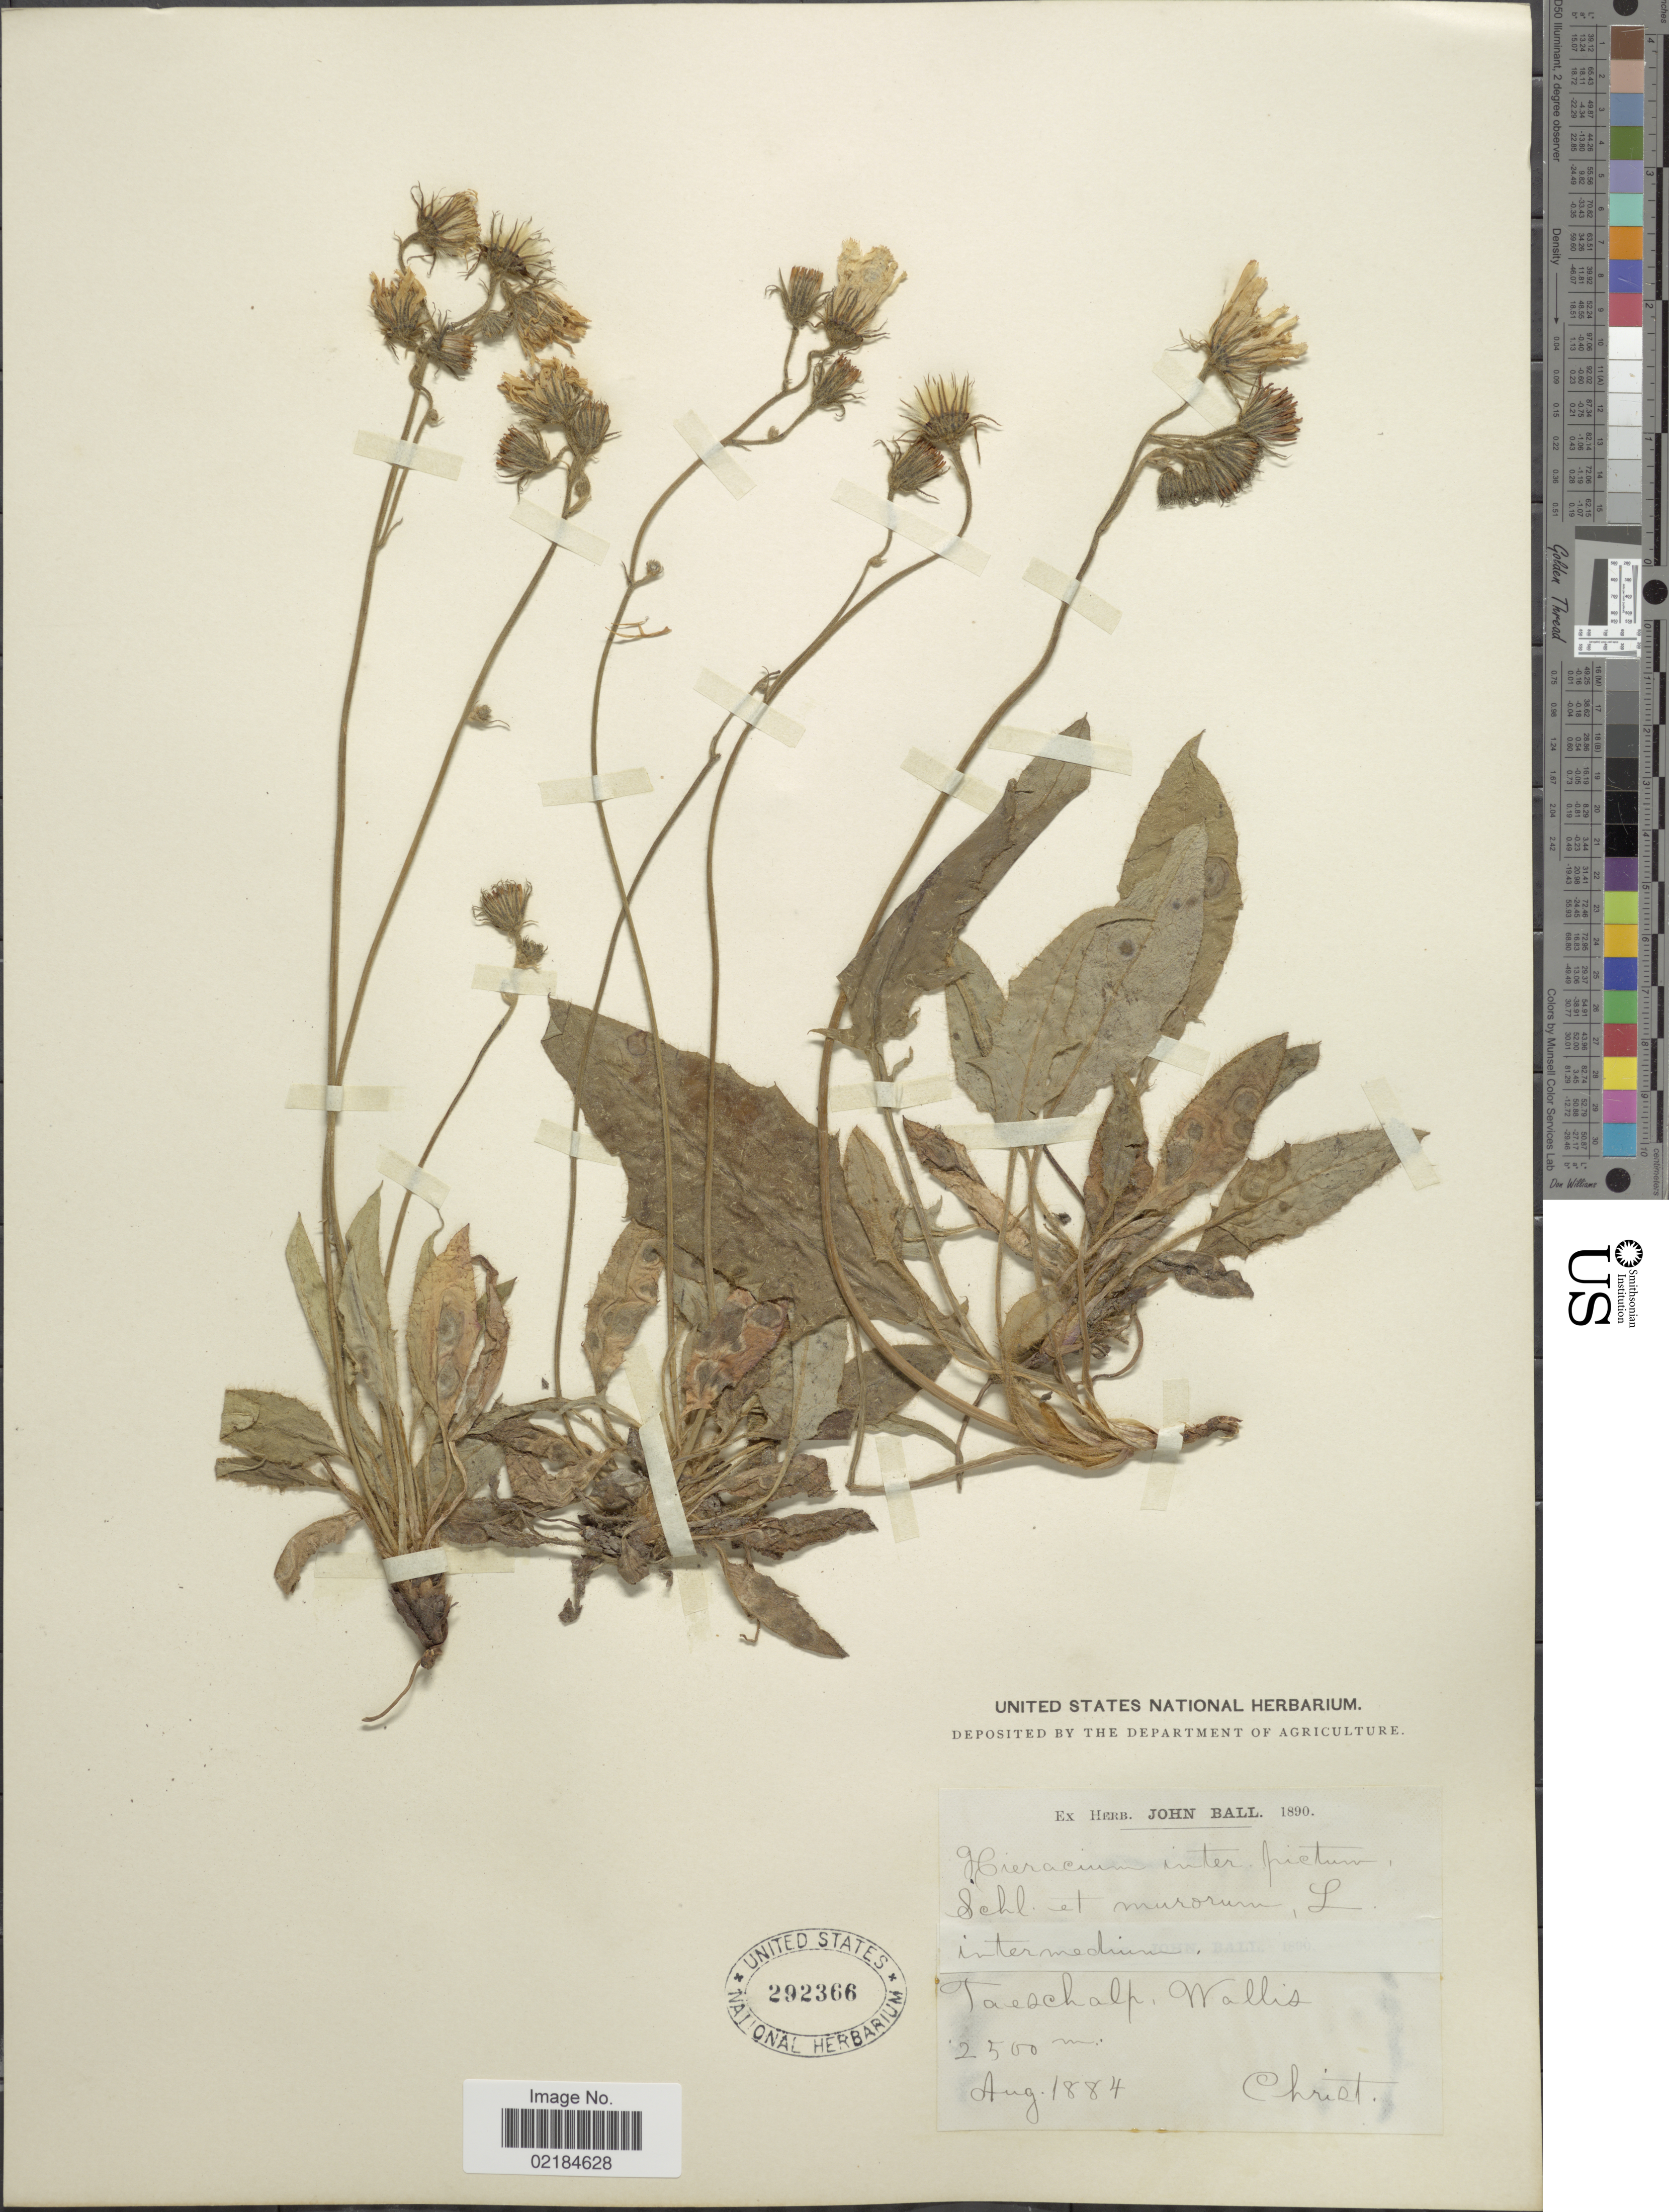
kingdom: Plantae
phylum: Tracheophyta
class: Magnoliopsida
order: Asterales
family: Asteraceae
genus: Hieracium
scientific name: Hieracium repandulare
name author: Druce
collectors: Christ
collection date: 1884-08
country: Wallis and Futuna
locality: Taeschalp, Wallis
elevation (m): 2500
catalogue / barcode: US 282366